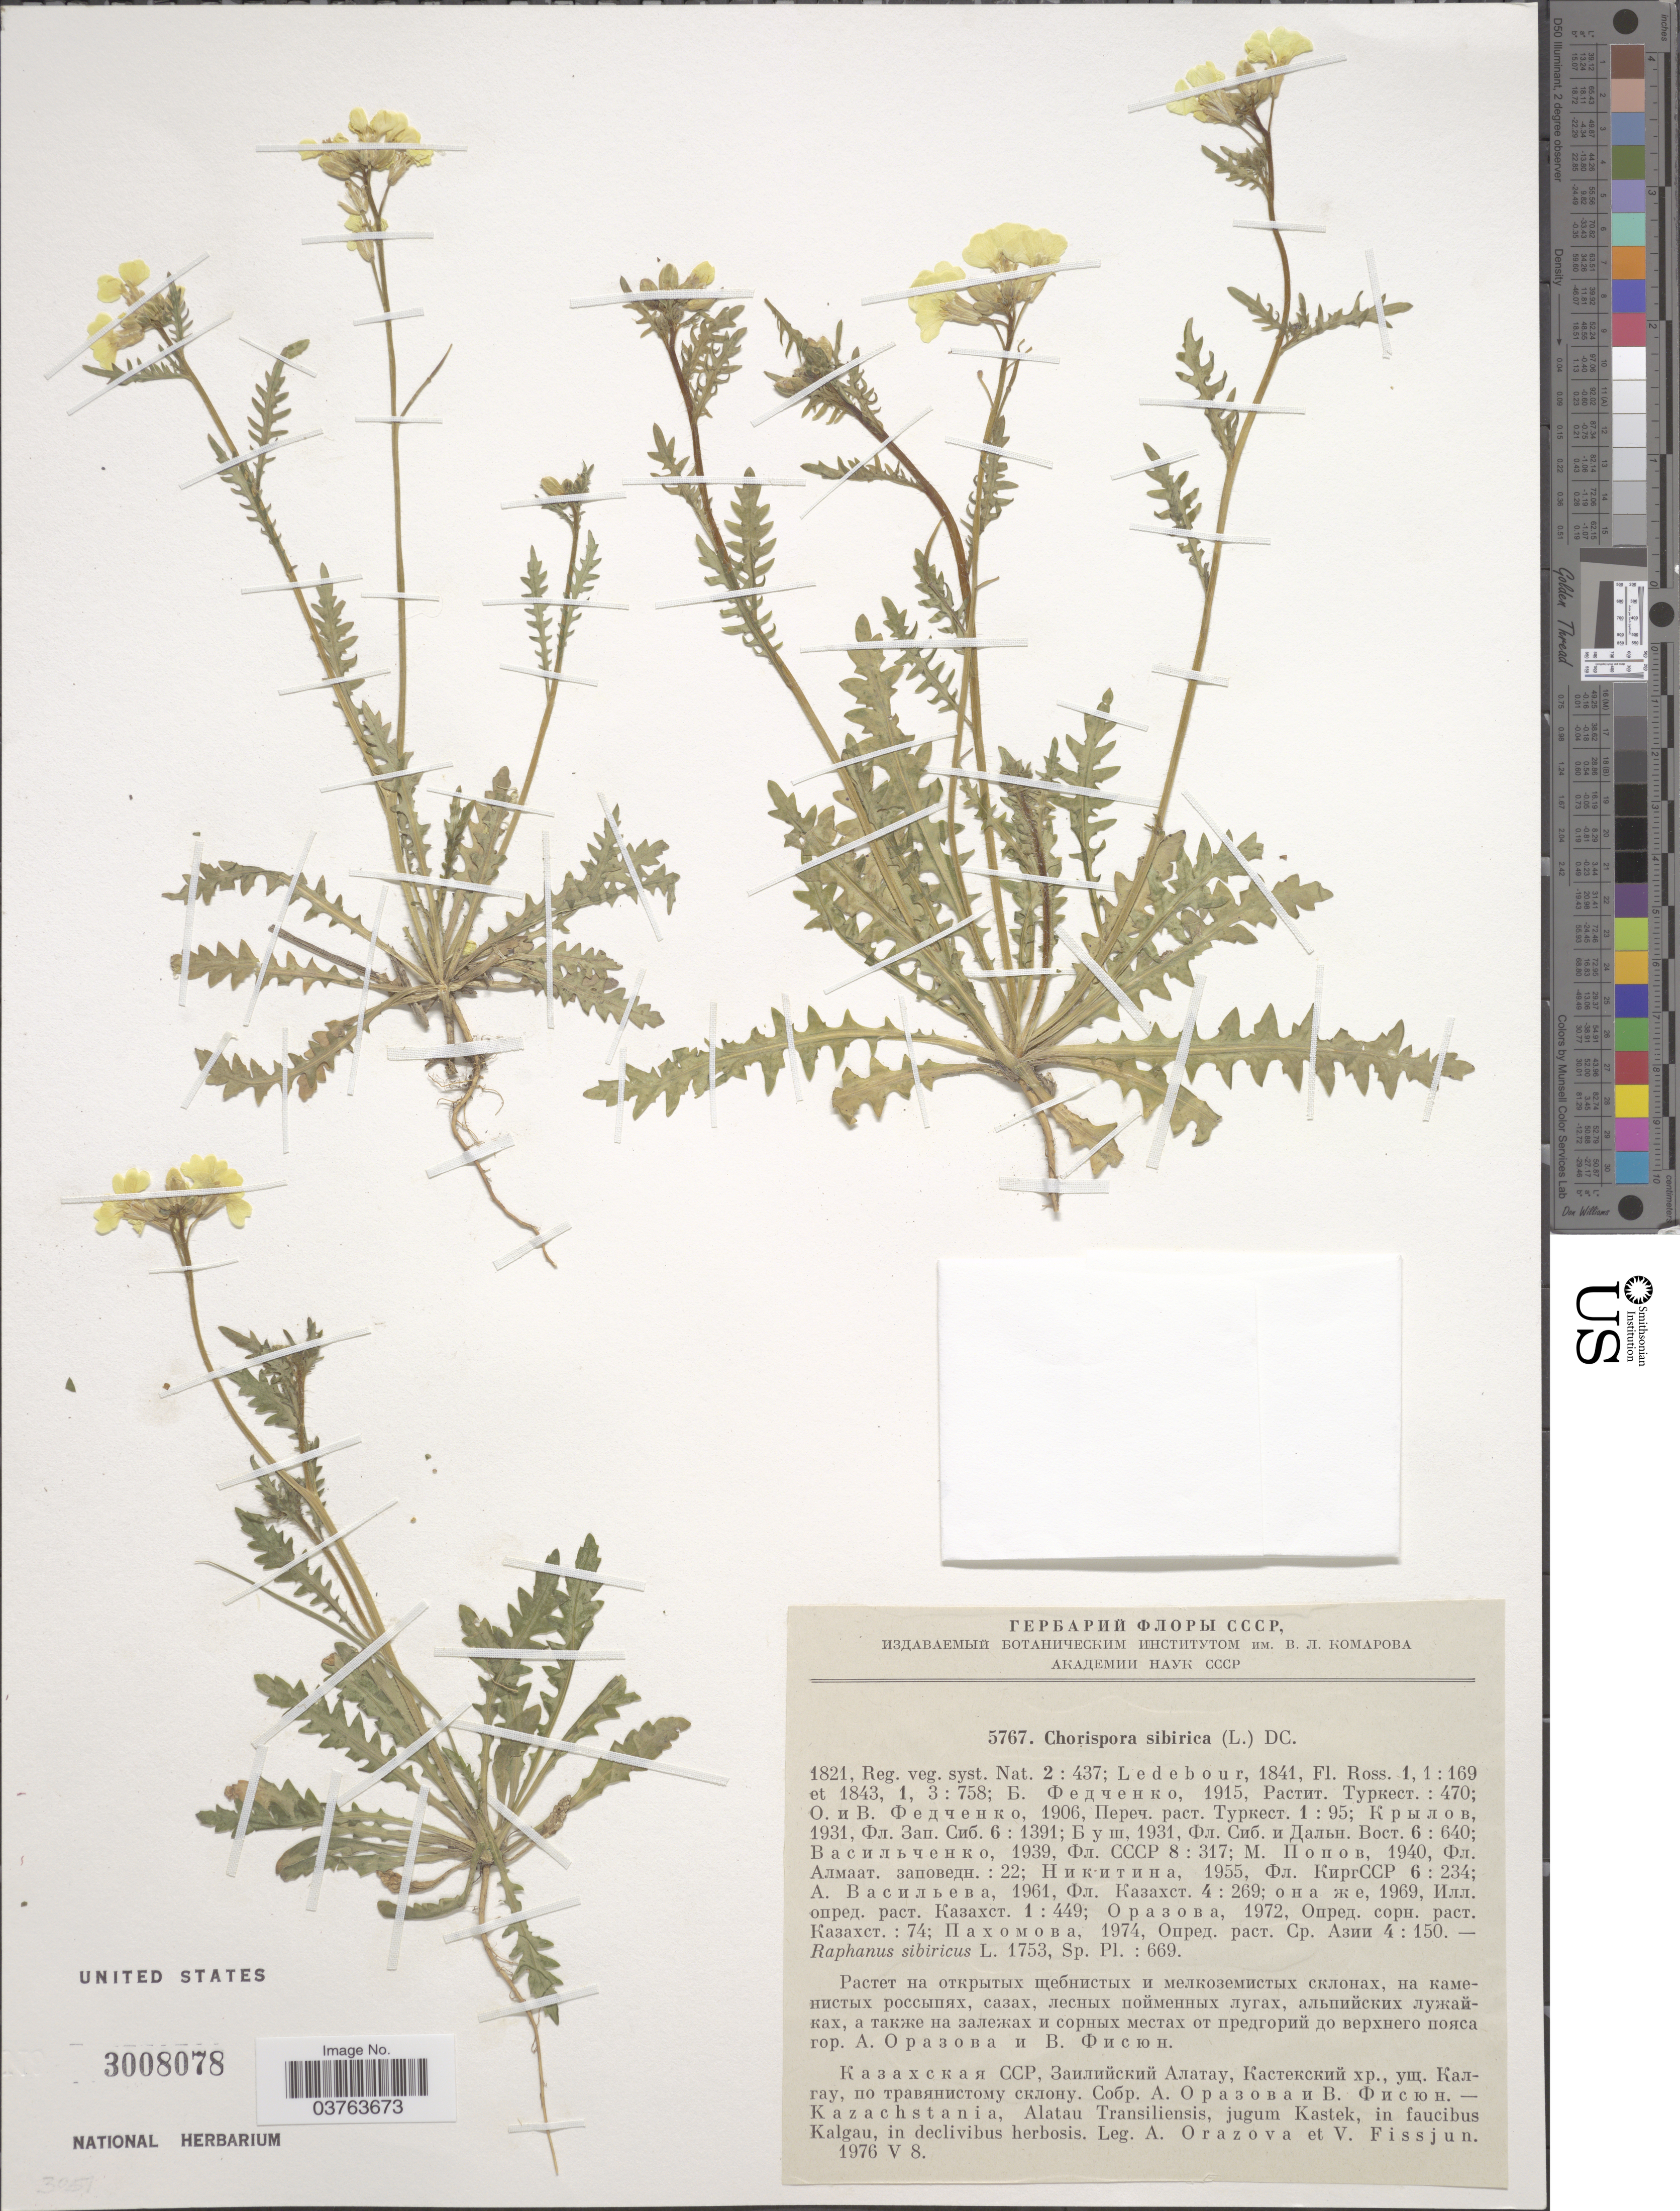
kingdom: Plantae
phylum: Tracheophyta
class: Magnoliopsida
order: Brassicales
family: Brassicaceae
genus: Chorispora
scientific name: Chorispora sibirica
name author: (L.) DC.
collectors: A. Orazova & V. Fissjun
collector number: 5767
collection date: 1976-05-08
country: Kazakhstan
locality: Kazachstania, Alatau Transiliensis, jugum Kastek, in faucibus Kalgau, in declivibus herbosis.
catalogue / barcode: US 3008078